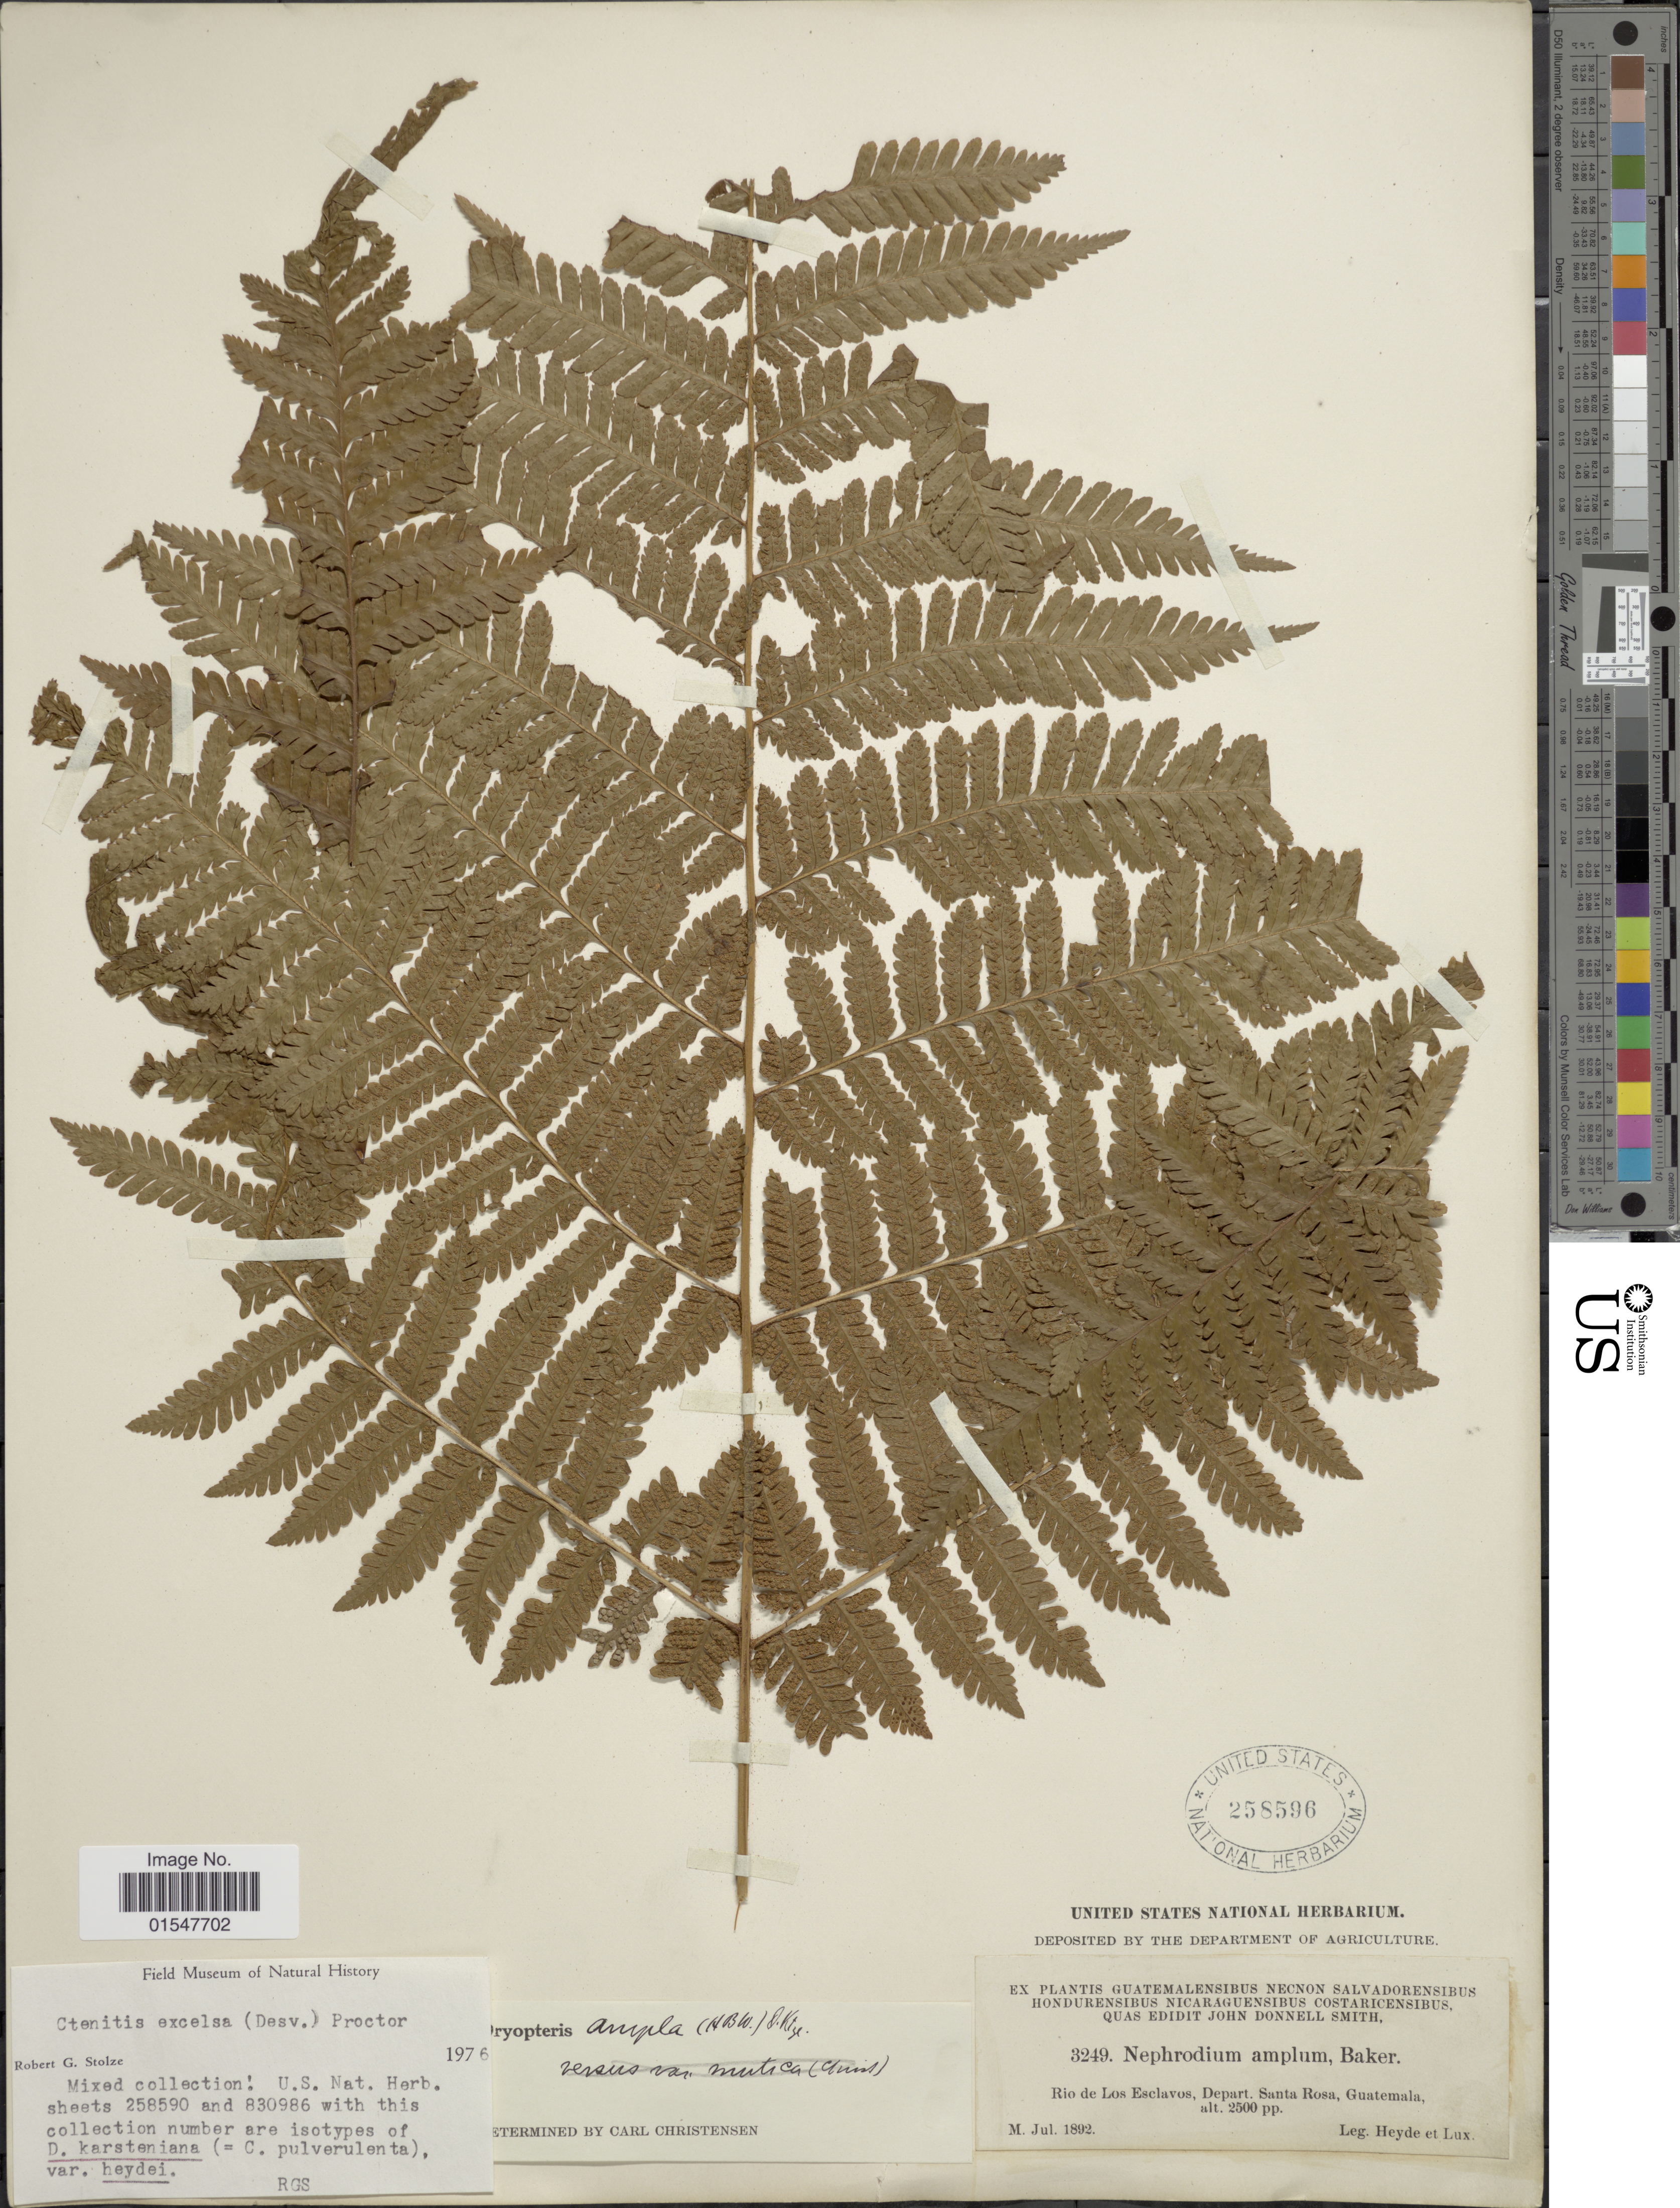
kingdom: Plantae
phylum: Tracheophyta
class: Polypodiopsida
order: Polypodiales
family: Dryopteridaceae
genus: Ctenitis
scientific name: Ctenitis excelsa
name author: (Desv.) Proctor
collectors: Heyde & Lux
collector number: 3249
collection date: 1892-07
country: Guatemala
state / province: Santa Rosa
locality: Rio de Los Esclavos, Depart. Santa Rosa, Guatemala.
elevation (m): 762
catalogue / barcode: US 258596